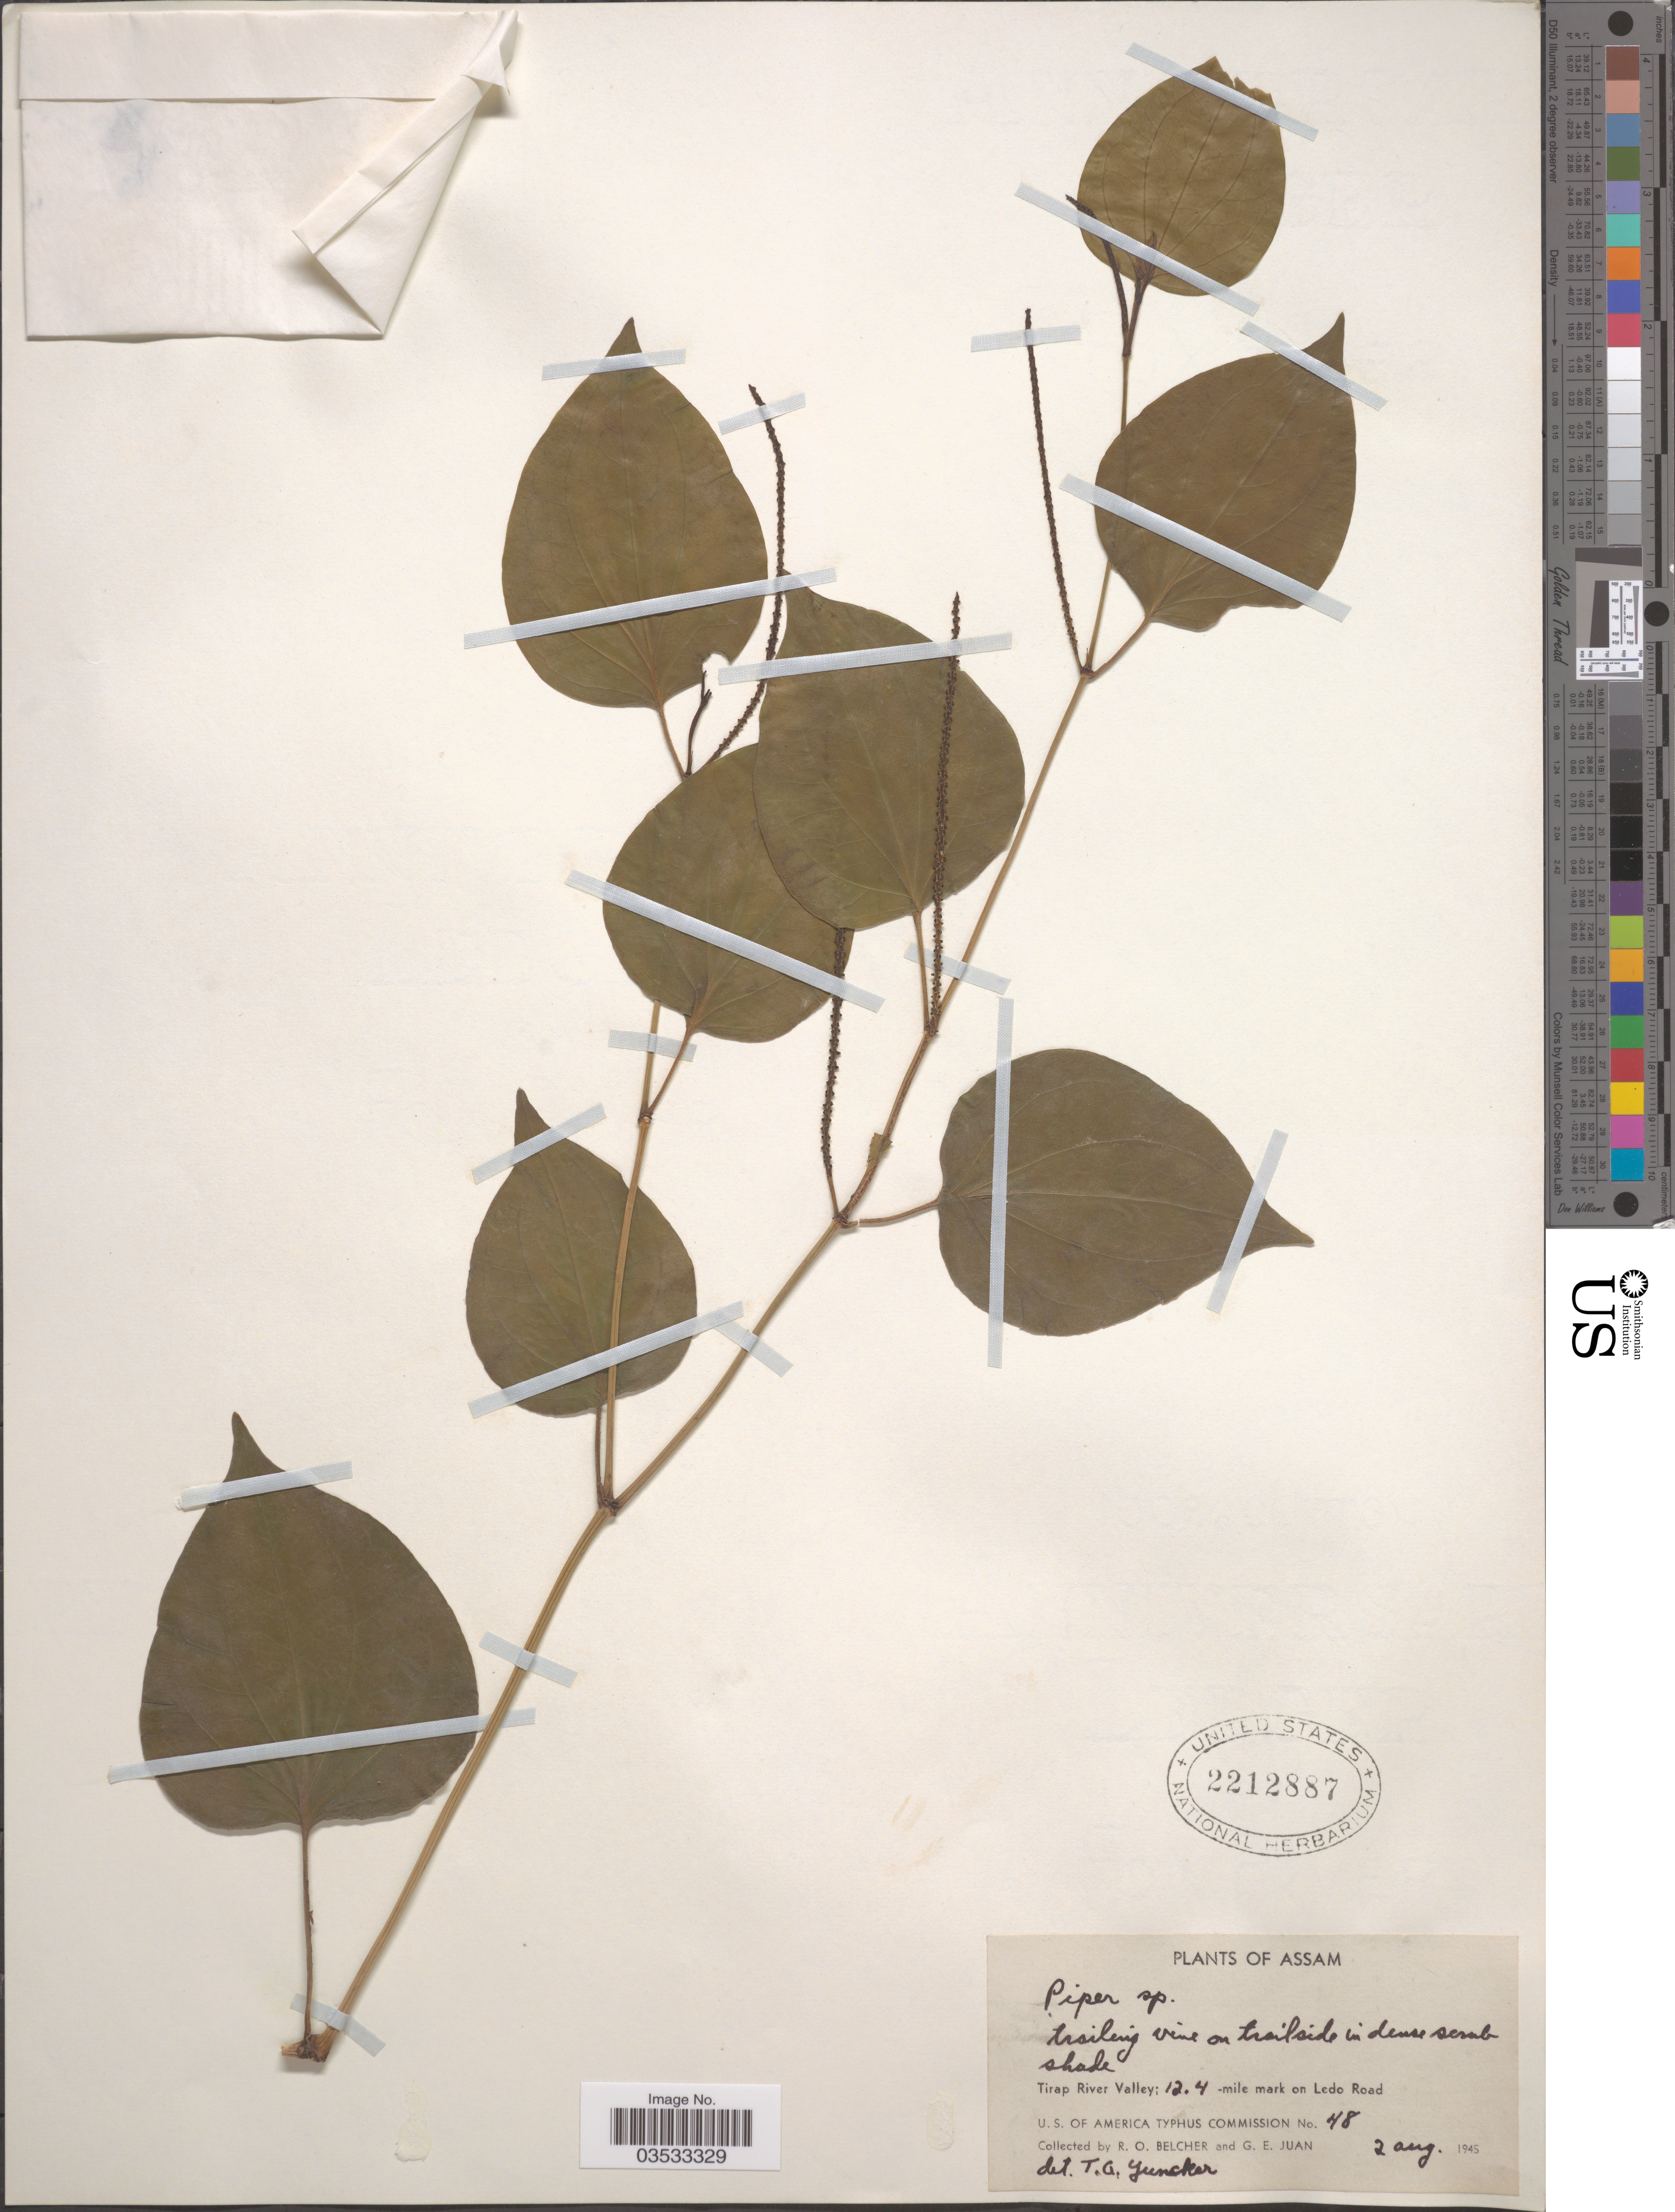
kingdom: Plantae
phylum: Tracheophyta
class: Magnoliopsida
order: Piperales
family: Piperaceae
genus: Piper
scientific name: Piper sp.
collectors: R. Belcher & G. Juan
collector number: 48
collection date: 1945-08-02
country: India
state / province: Assam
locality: Tirap River Valley; 12.4- mile mark on Ledo Road.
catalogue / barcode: US 2212887